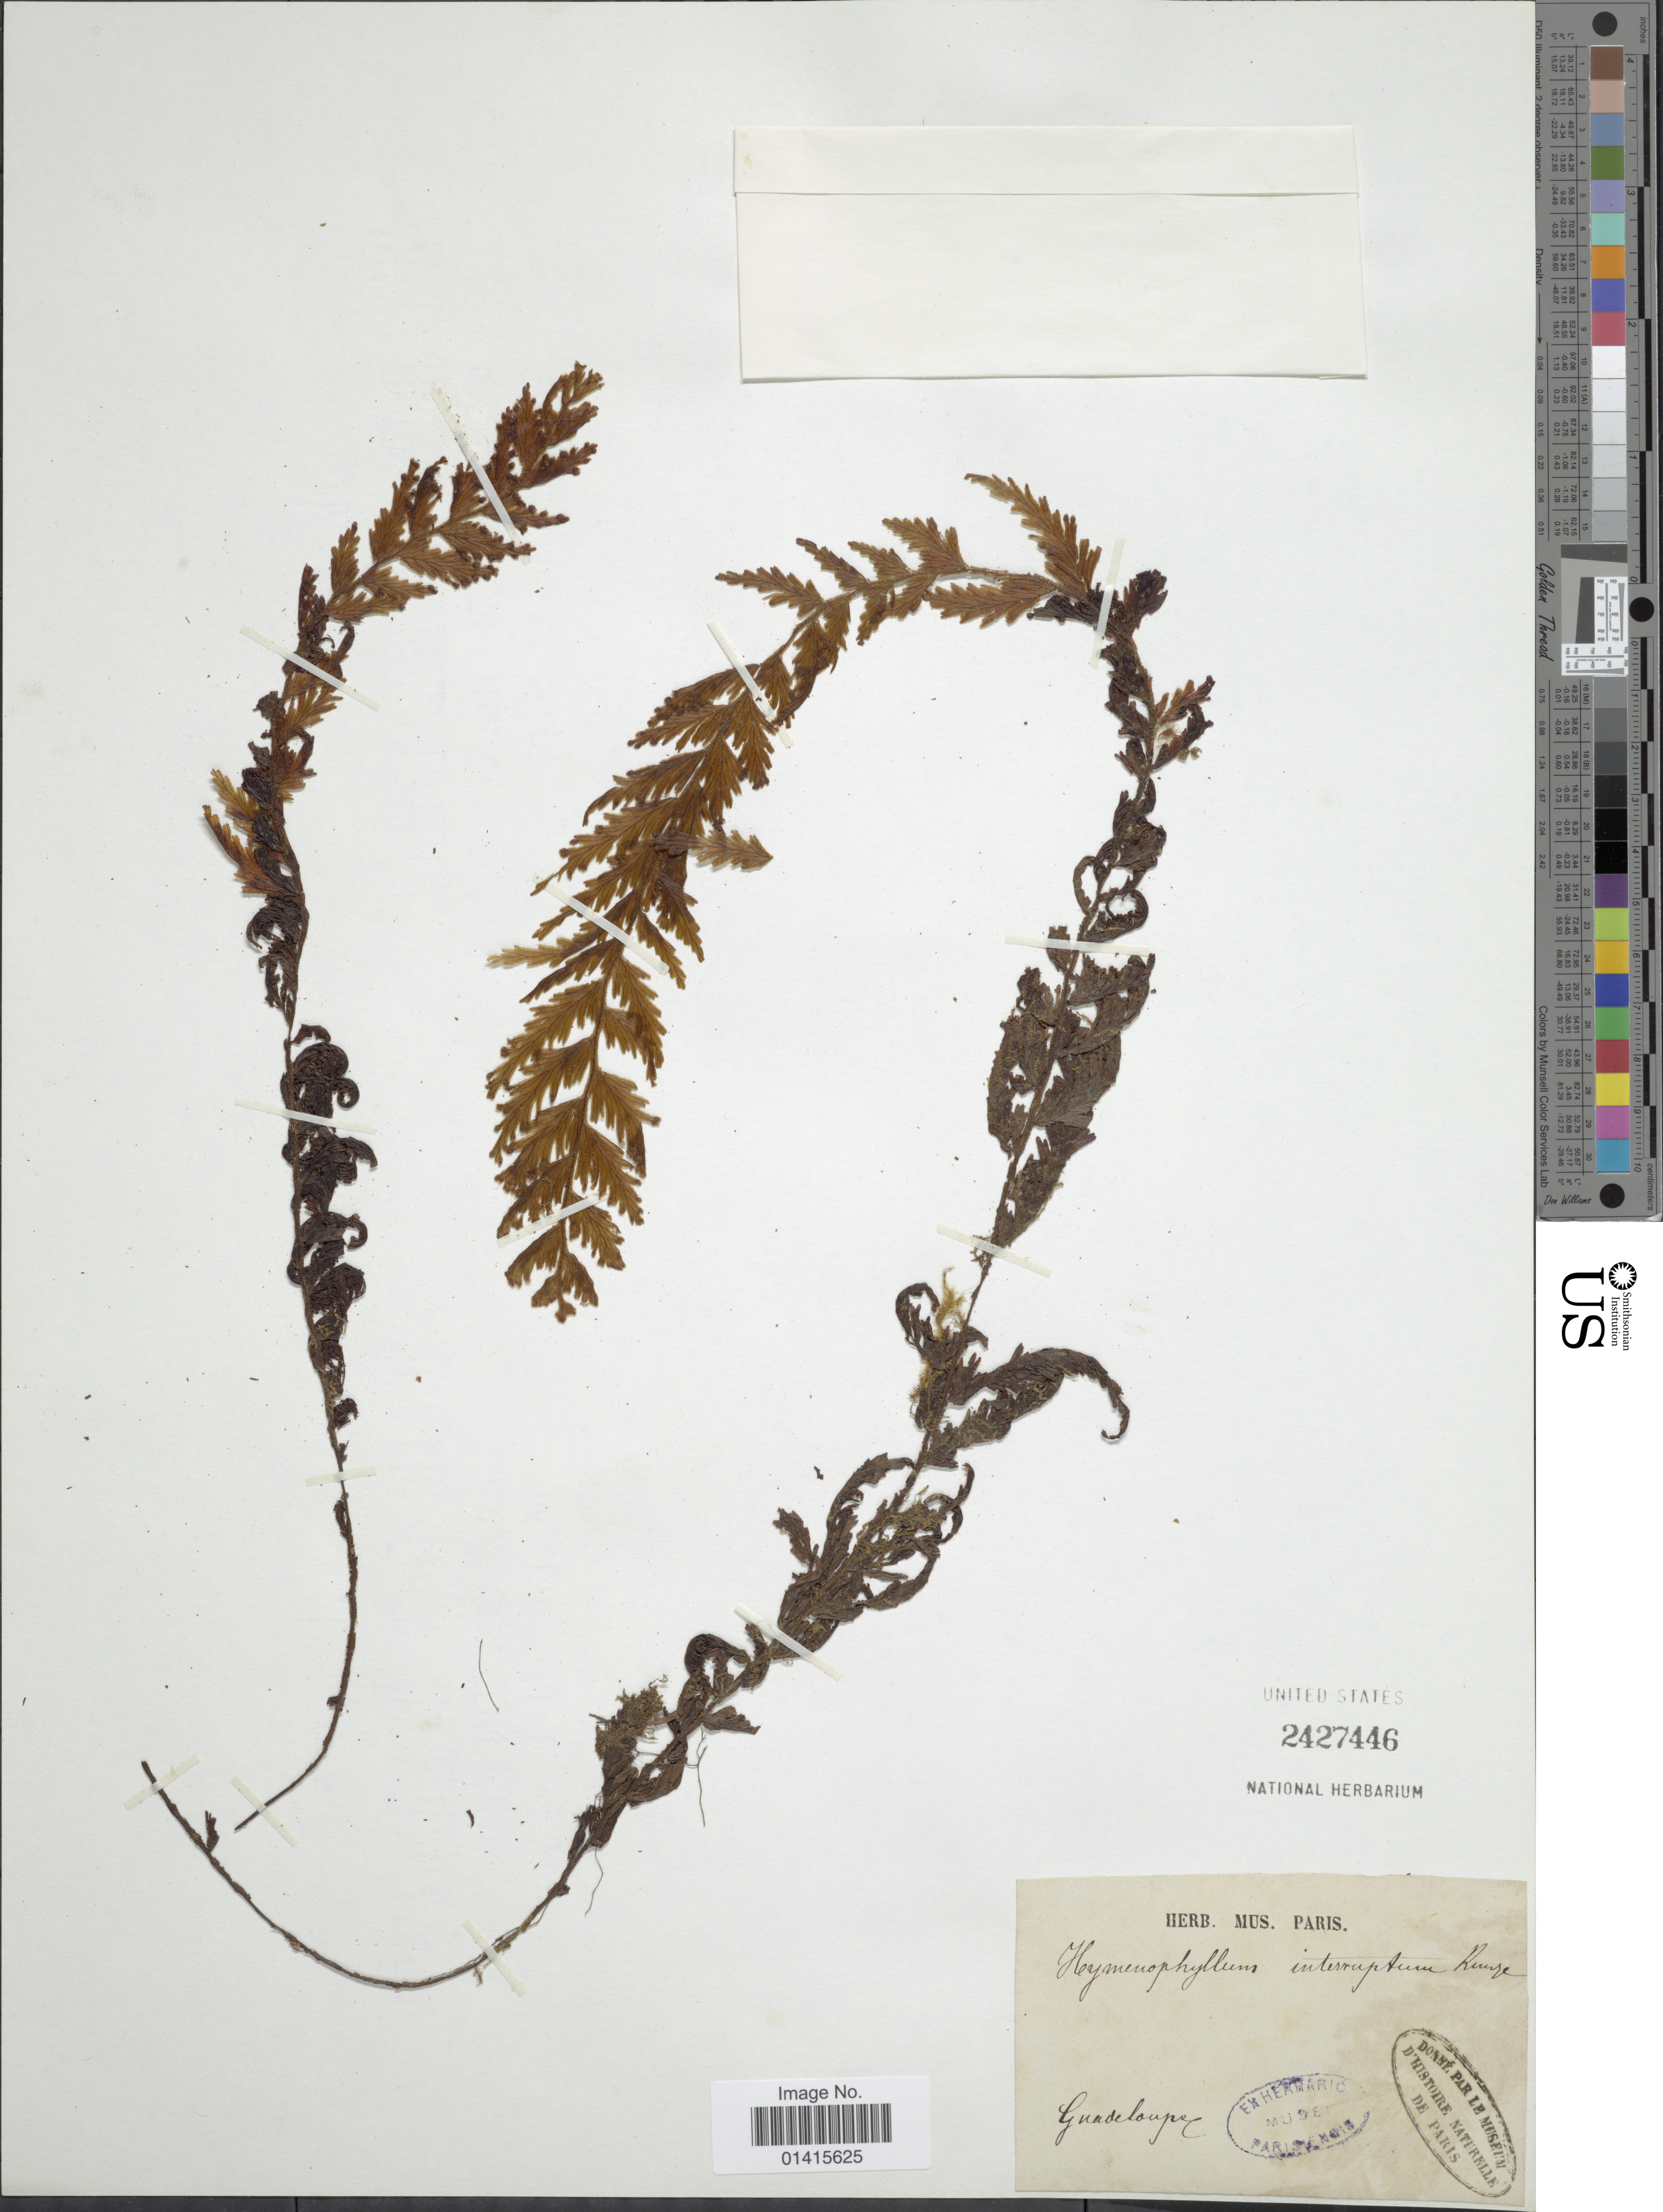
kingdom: Plantae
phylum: Tracheophyta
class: Polypodiopsida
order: Hymenophyllales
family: Hymenophyllaceae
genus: Hymenophyllum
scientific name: Hymenophyllum sieberi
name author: (C. Presl) Bosch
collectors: ex herb. Mus. Paris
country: Guadeloupe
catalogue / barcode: US 2427446